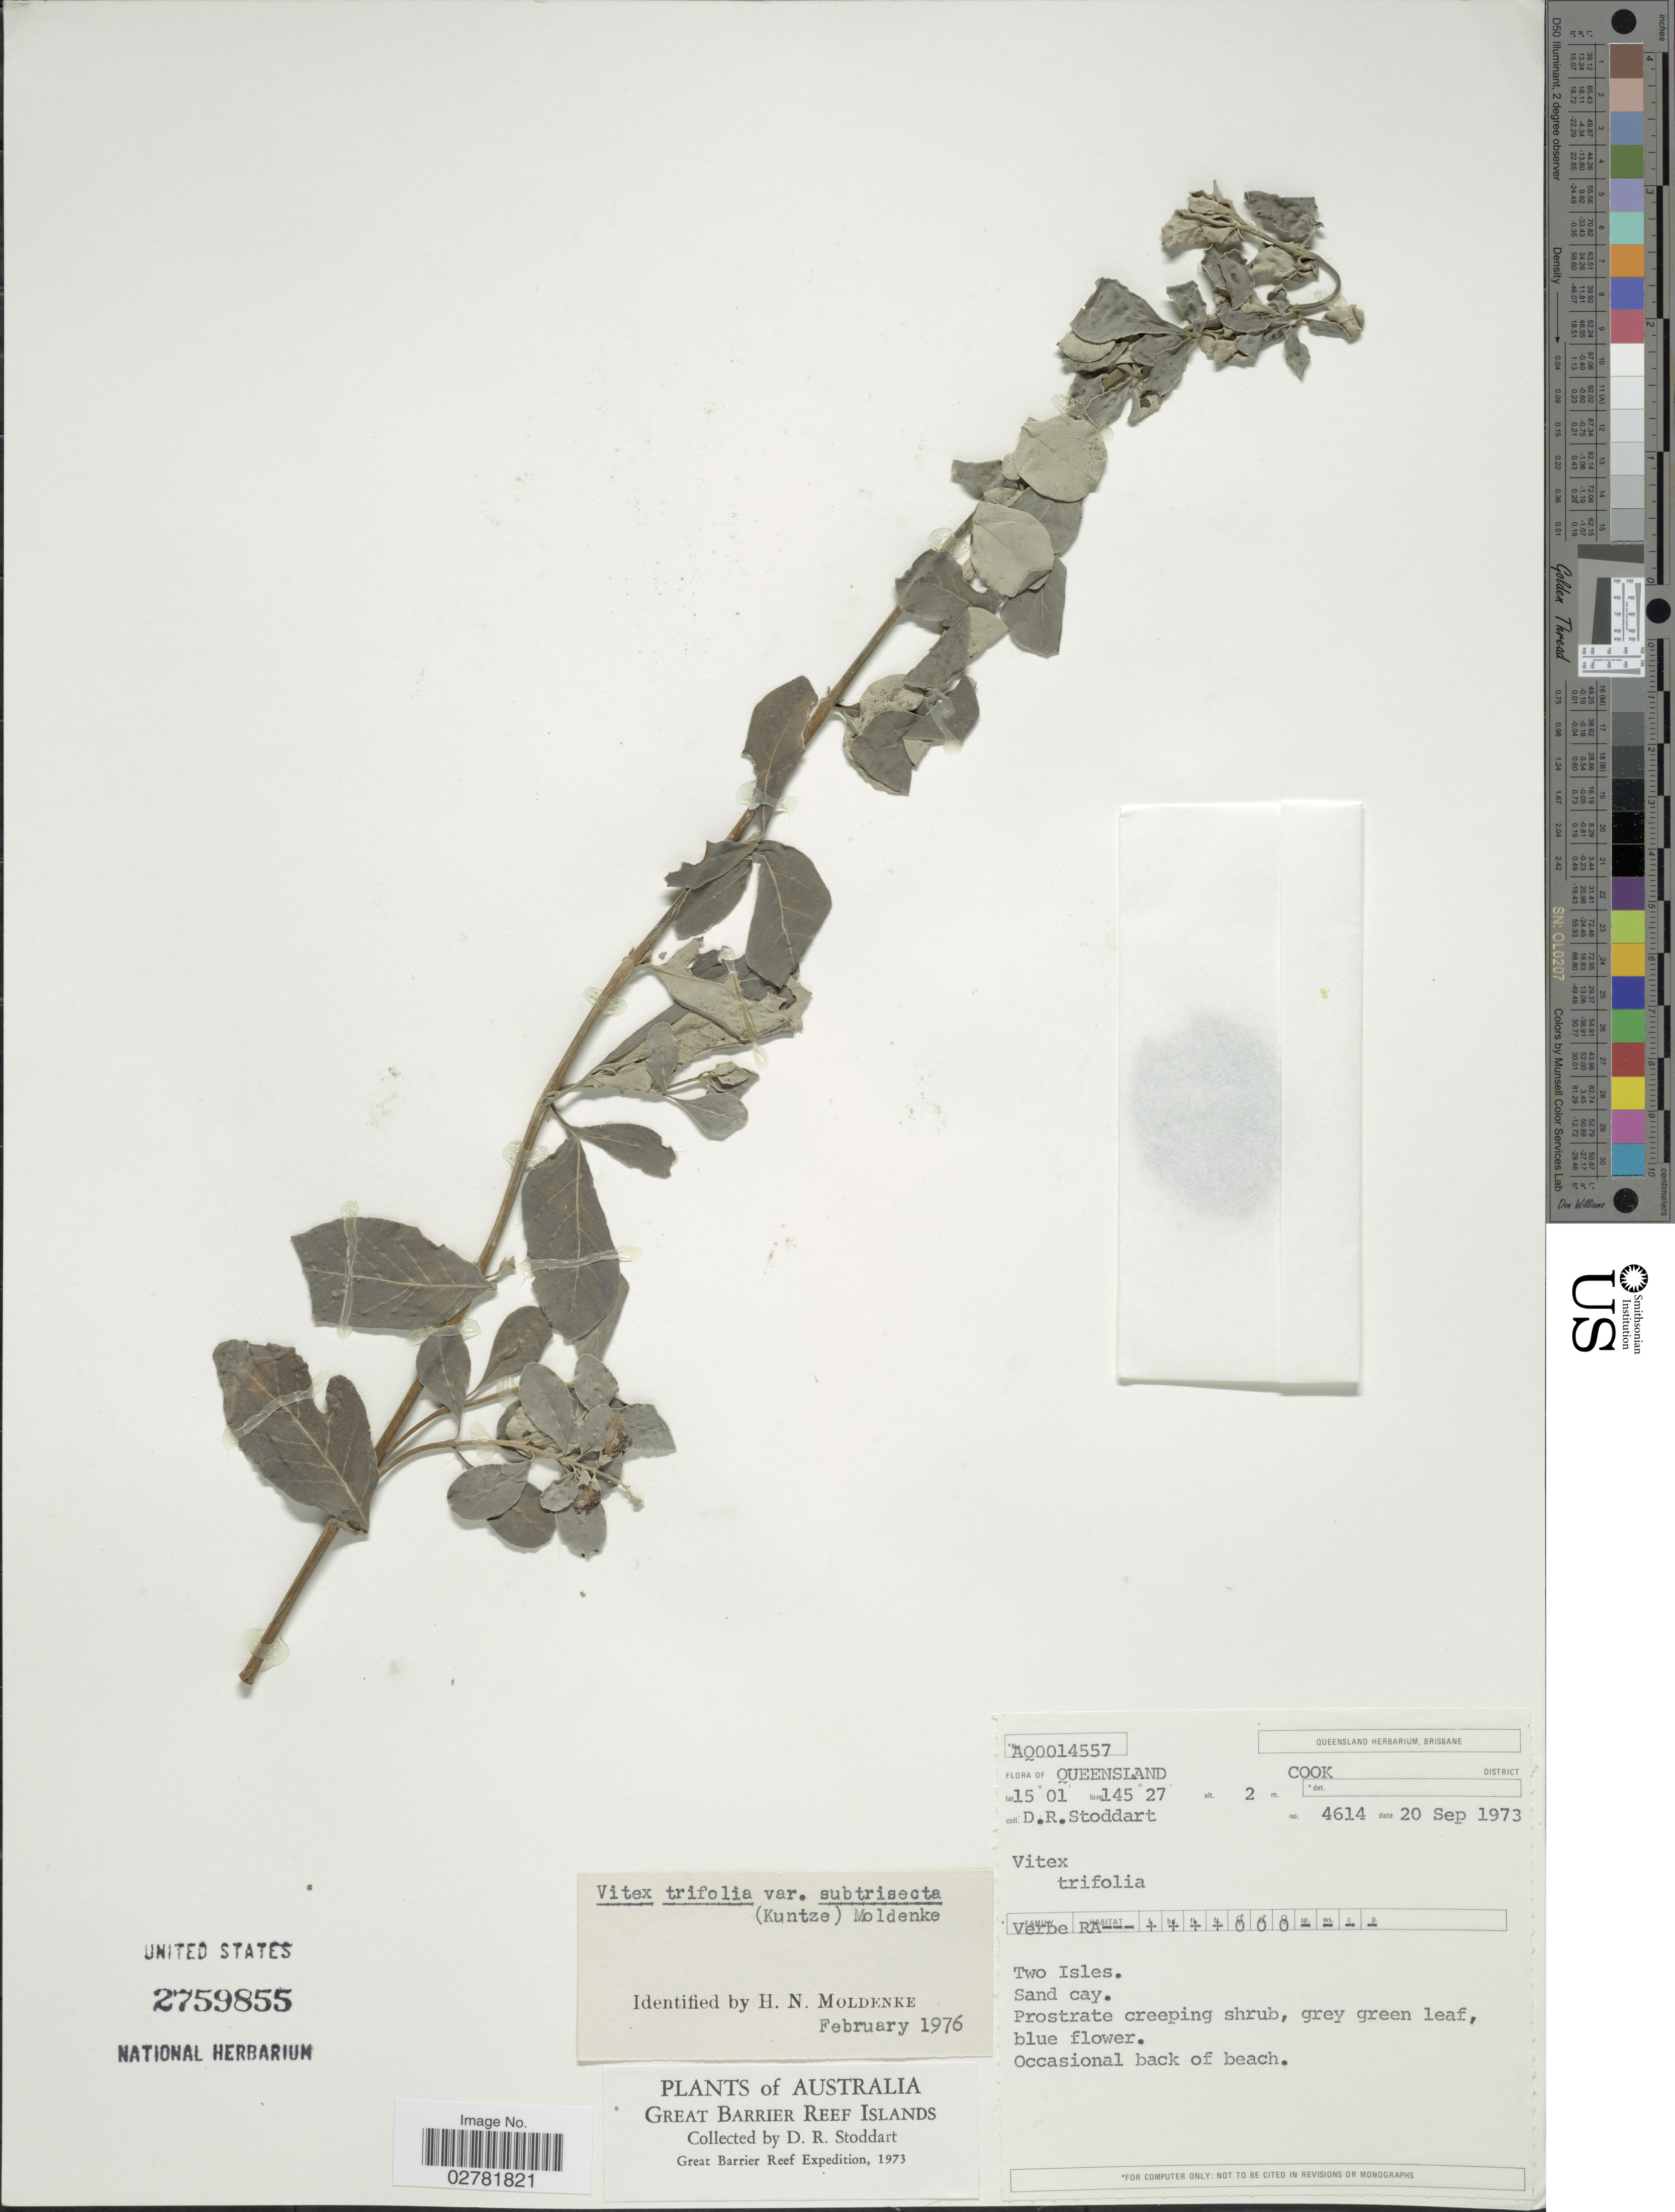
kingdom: Plantae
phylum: Tracheophyta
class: Magnoliopsida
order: Lamiales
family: Lamiaceae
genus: Vitex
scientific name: Vitex ovata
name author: Thunb.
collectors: D. R. Stoddart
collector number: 4614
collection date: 1973-09-20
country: Australia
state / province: Queensland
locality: Great Barrier Reef Islands. Cook District. Two Isles.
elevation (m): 2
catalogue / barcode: US 2759855